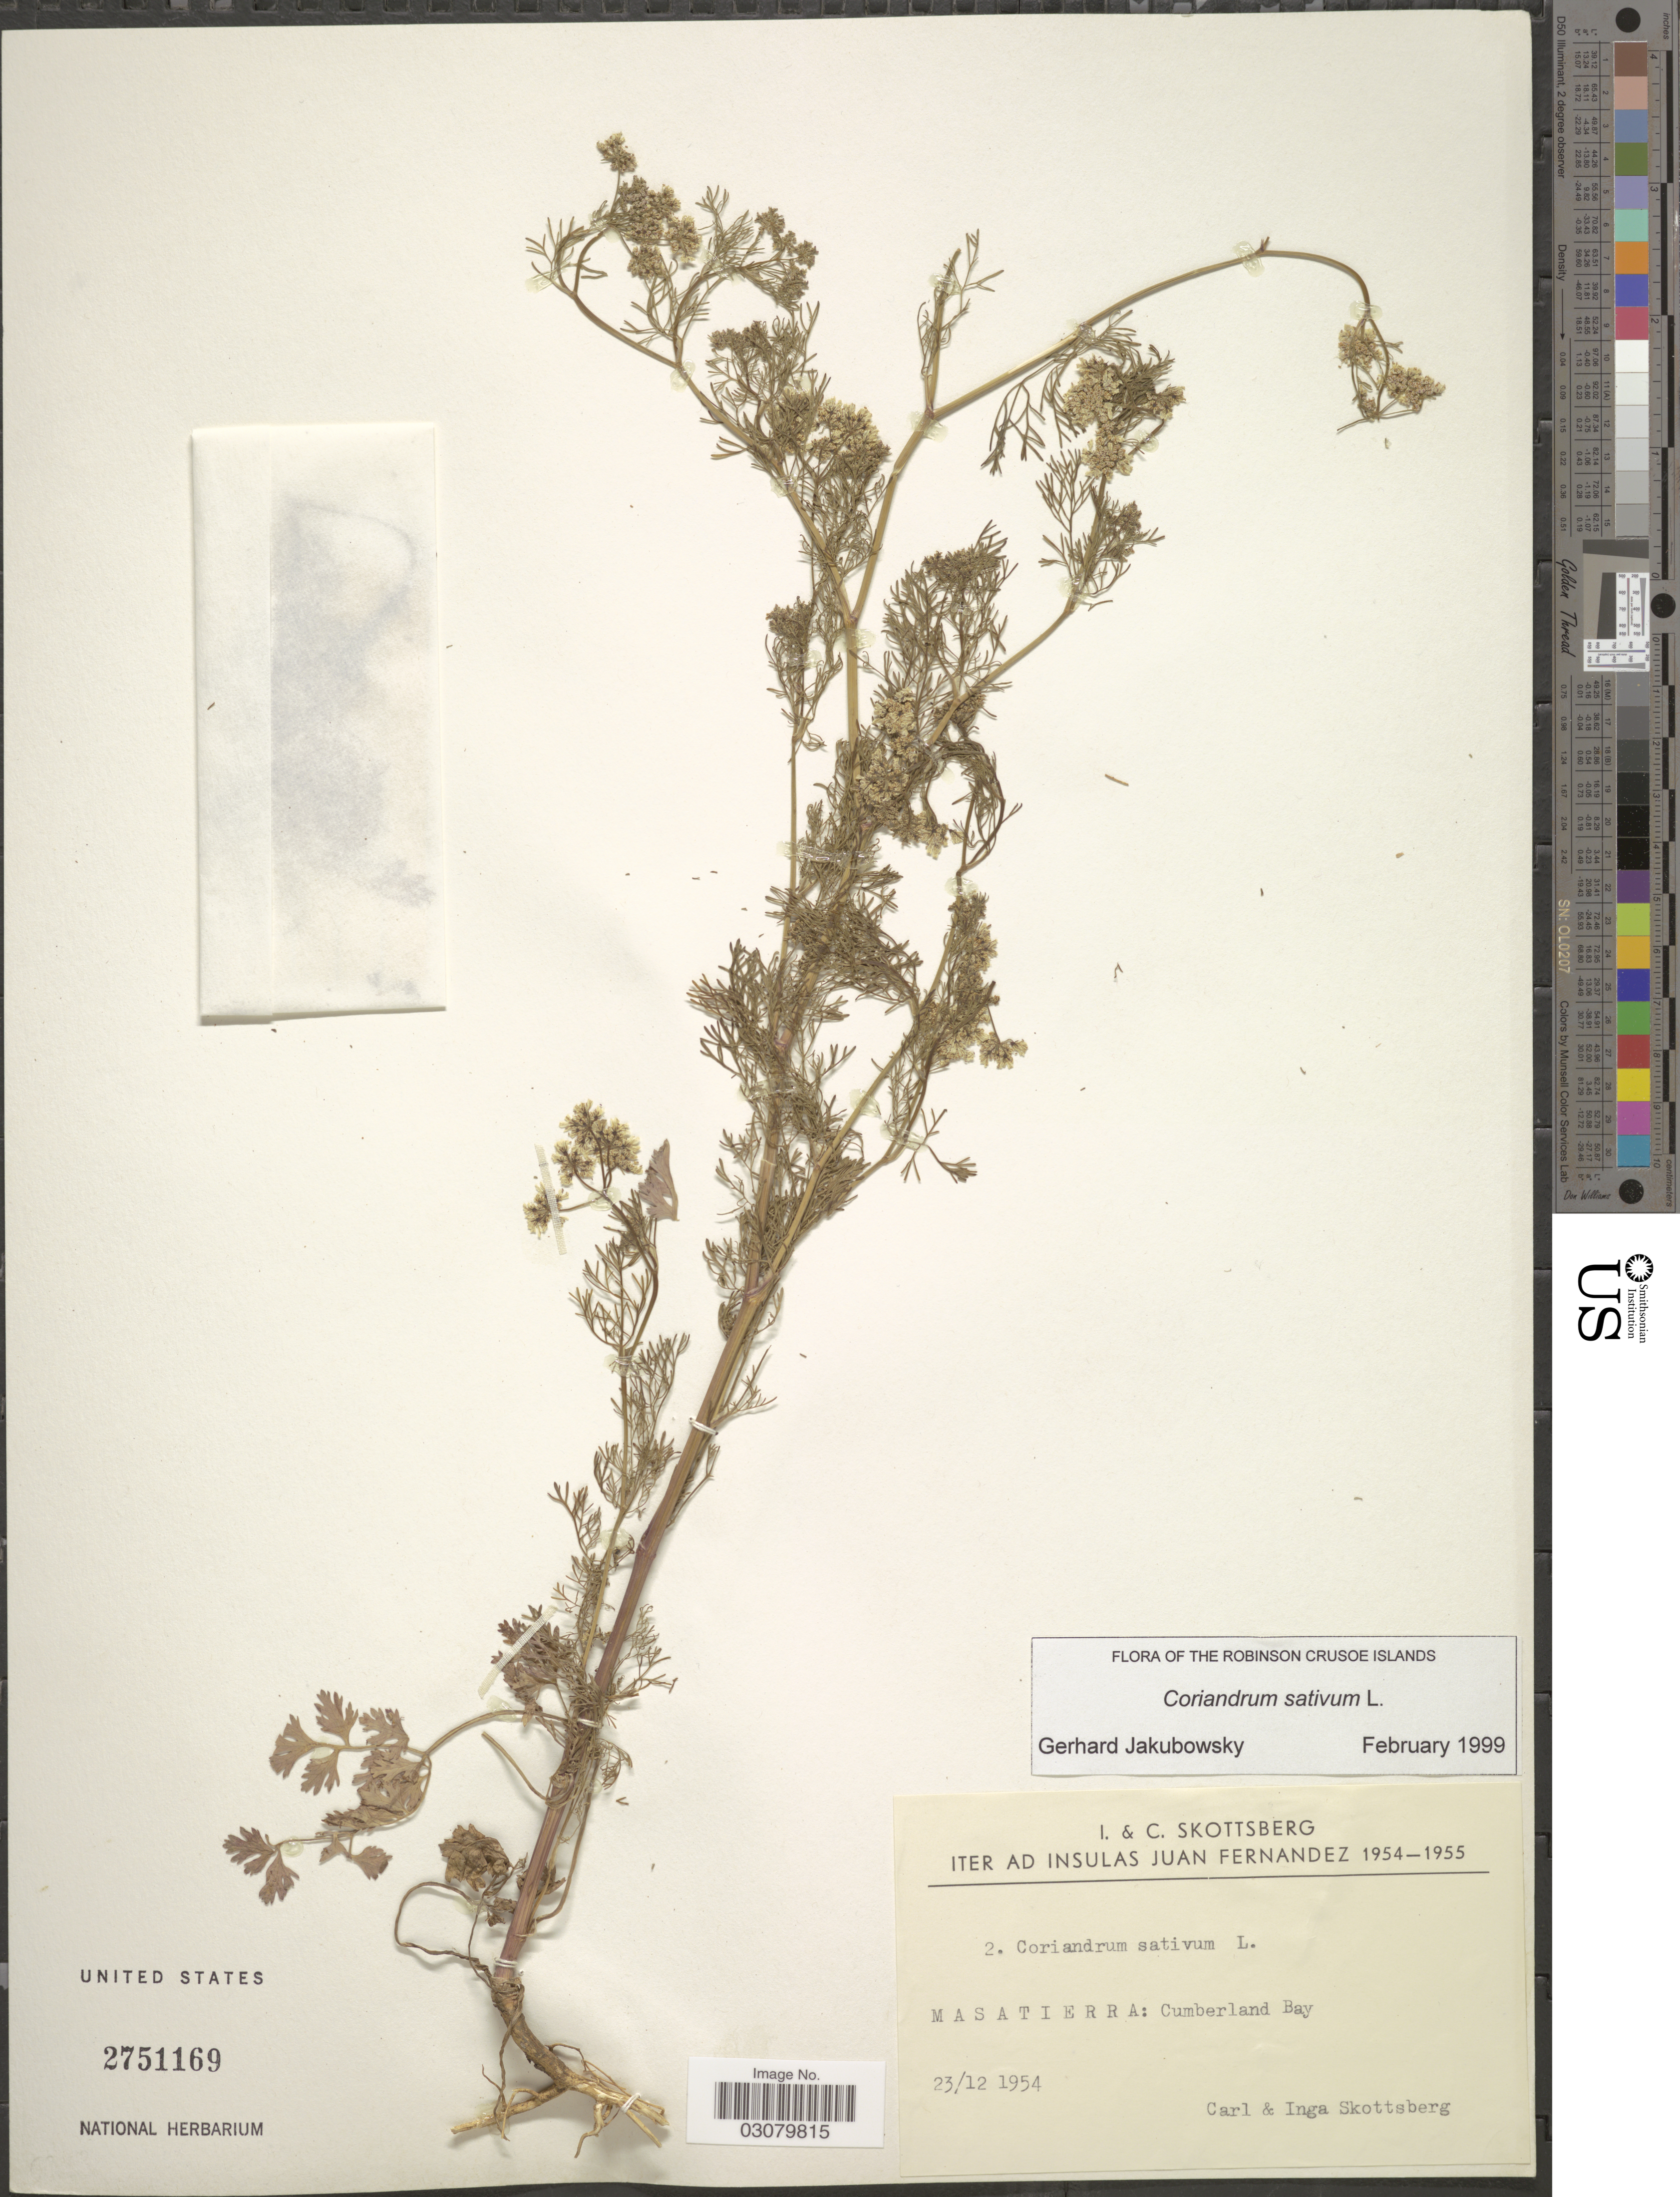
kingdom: Plantae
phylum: Tracheophyta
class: Magnoliopsida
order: Apiales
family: Apiaceae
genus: Coriandrum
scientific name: Coriandrum sativum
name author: L.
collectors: C. Skottsberg & I. Skottsberg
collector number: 2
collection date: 1954-12-23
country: Chile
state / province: Valparaíso (V)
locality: Masatierra: Cumberland Bay.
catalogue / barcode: US 2751169